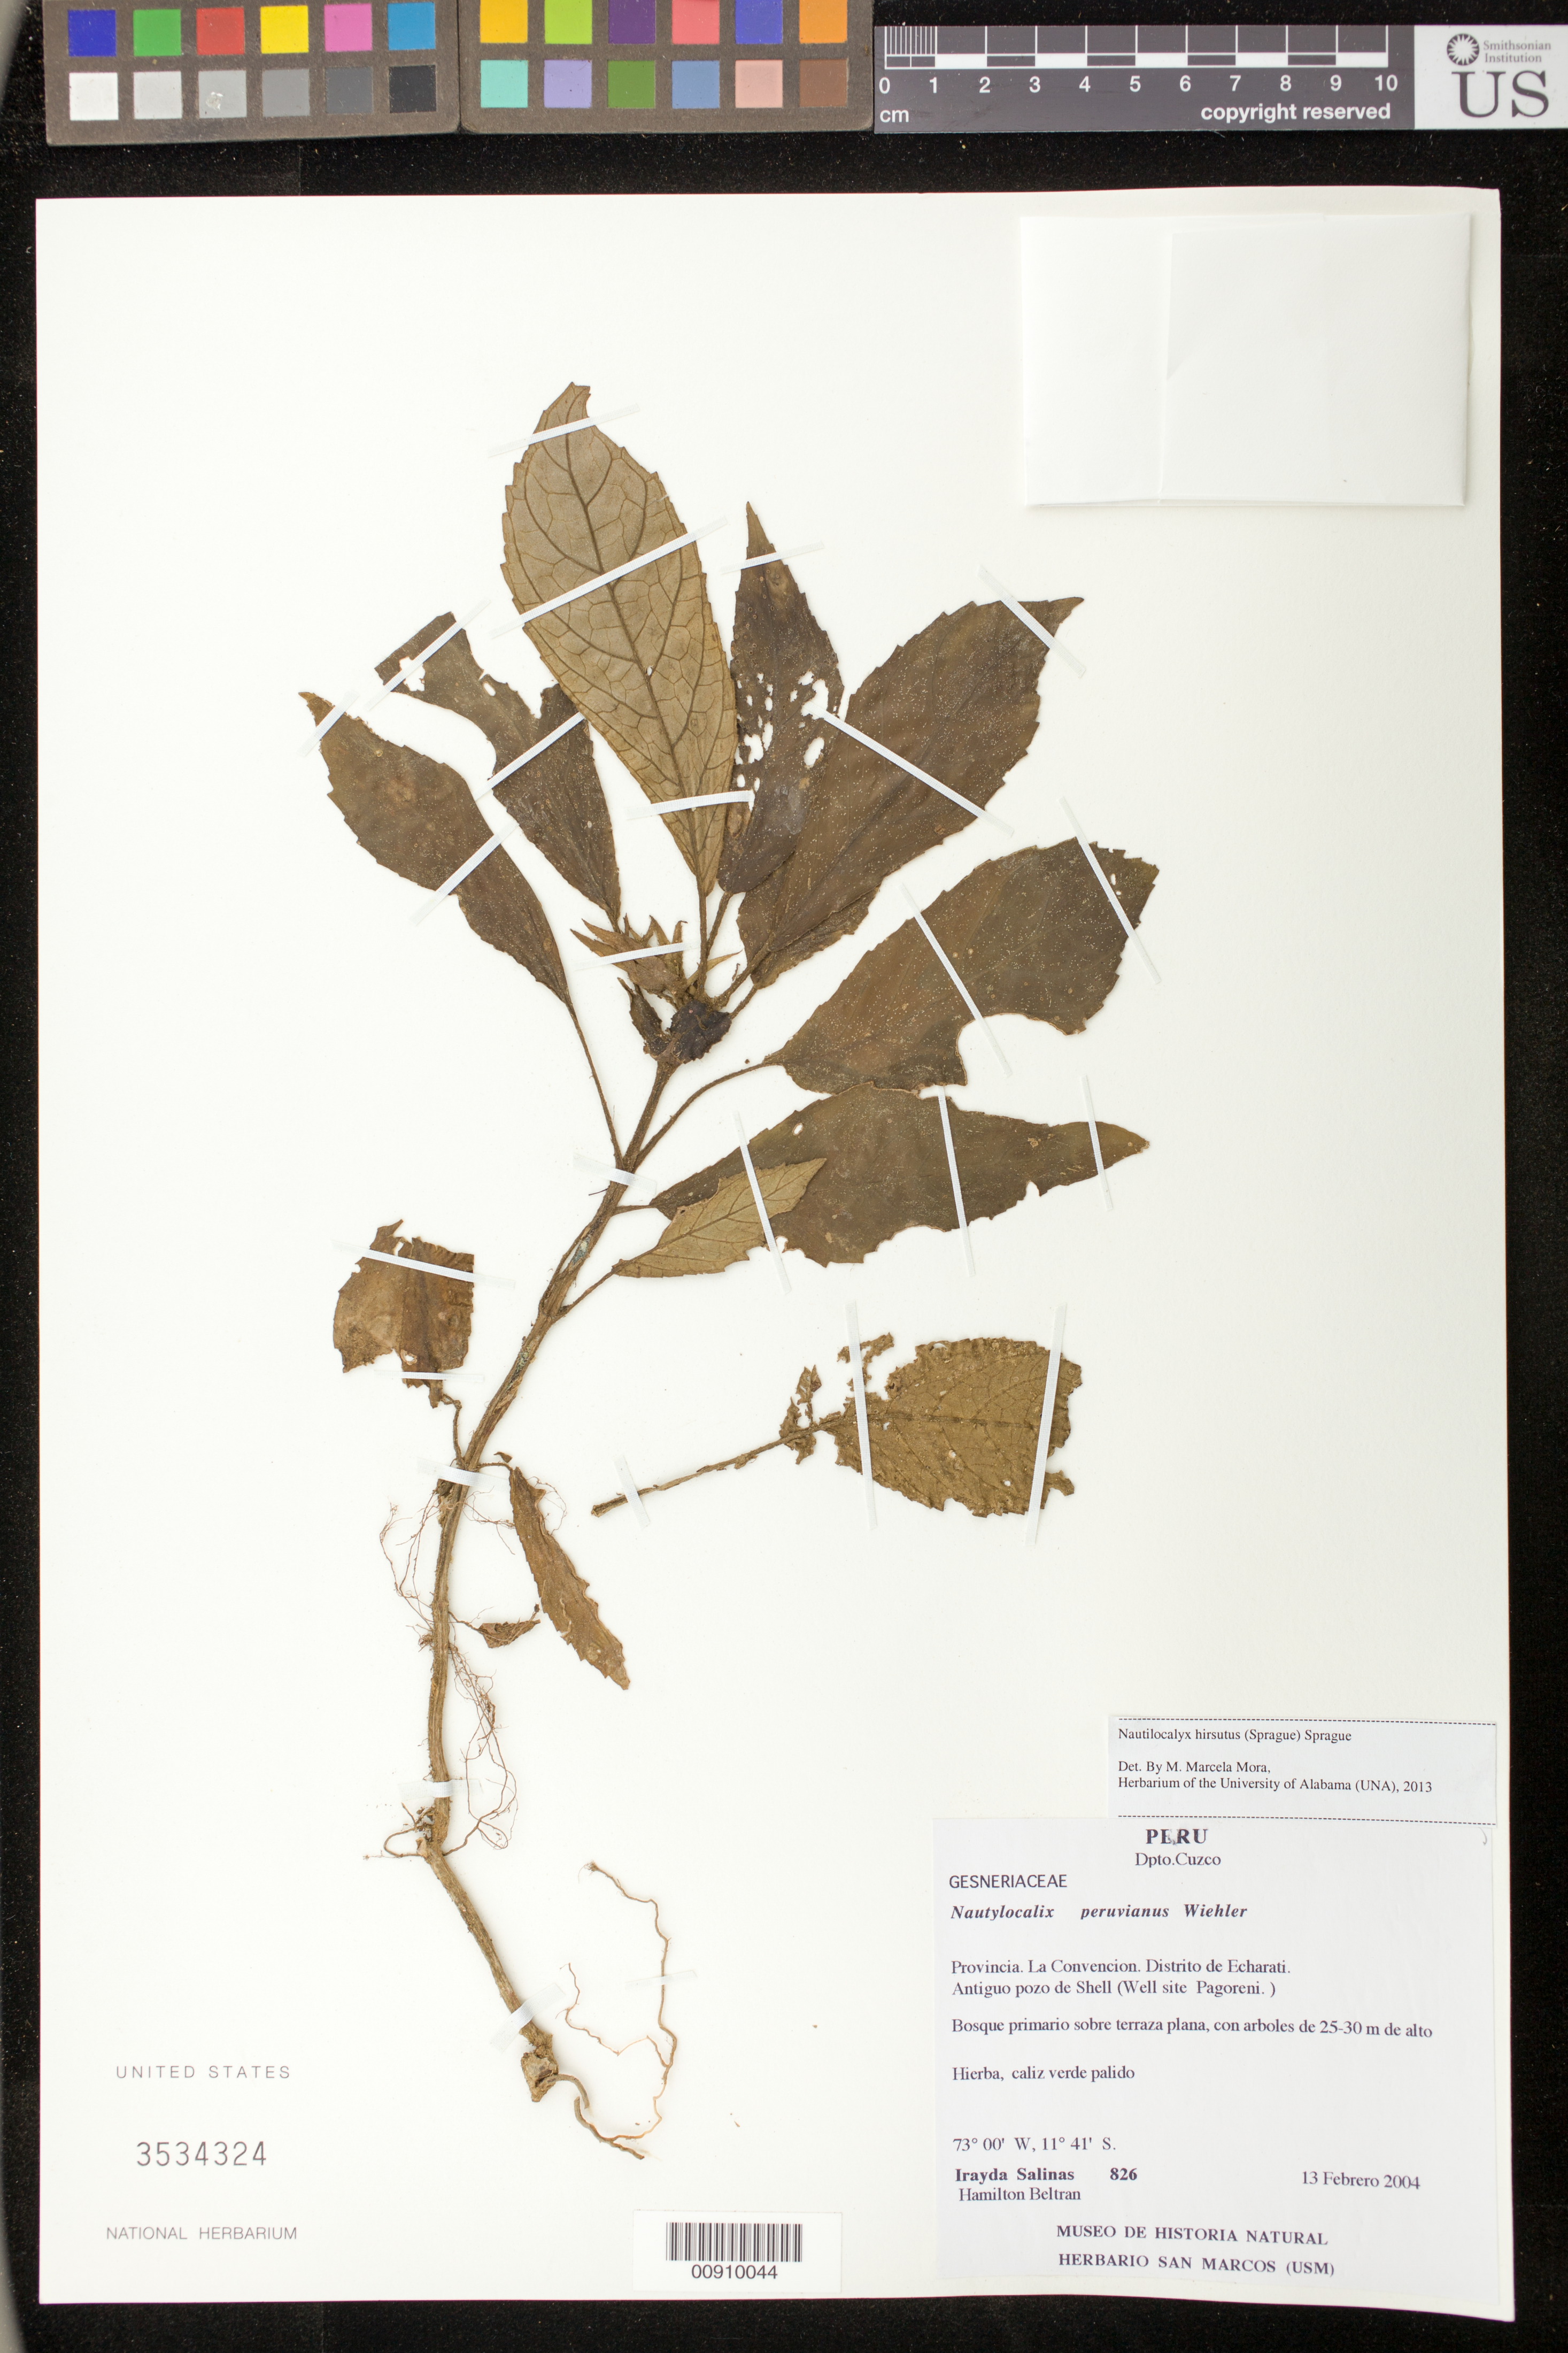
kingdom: Plantae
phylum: Tracheophyta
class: Magnoliopsida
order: Lamiales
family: Gesneriaceae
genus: Nautilocalyx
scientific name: Nautilocalyx hirsutus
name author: (Sprague) Sprague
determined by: Mora, M. Marcela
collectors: I. Salinas & H. Beltran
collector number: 826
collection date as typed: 13 Feb 2004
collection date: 2004-02-13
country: Peru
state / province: Cusco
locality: Prov. La Convencion, Distrito de Echarati. Antiguo pozo de Shell (Well site Pagoreni)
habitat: Bosque primario sobre terraza plana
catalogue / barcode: US 3534324